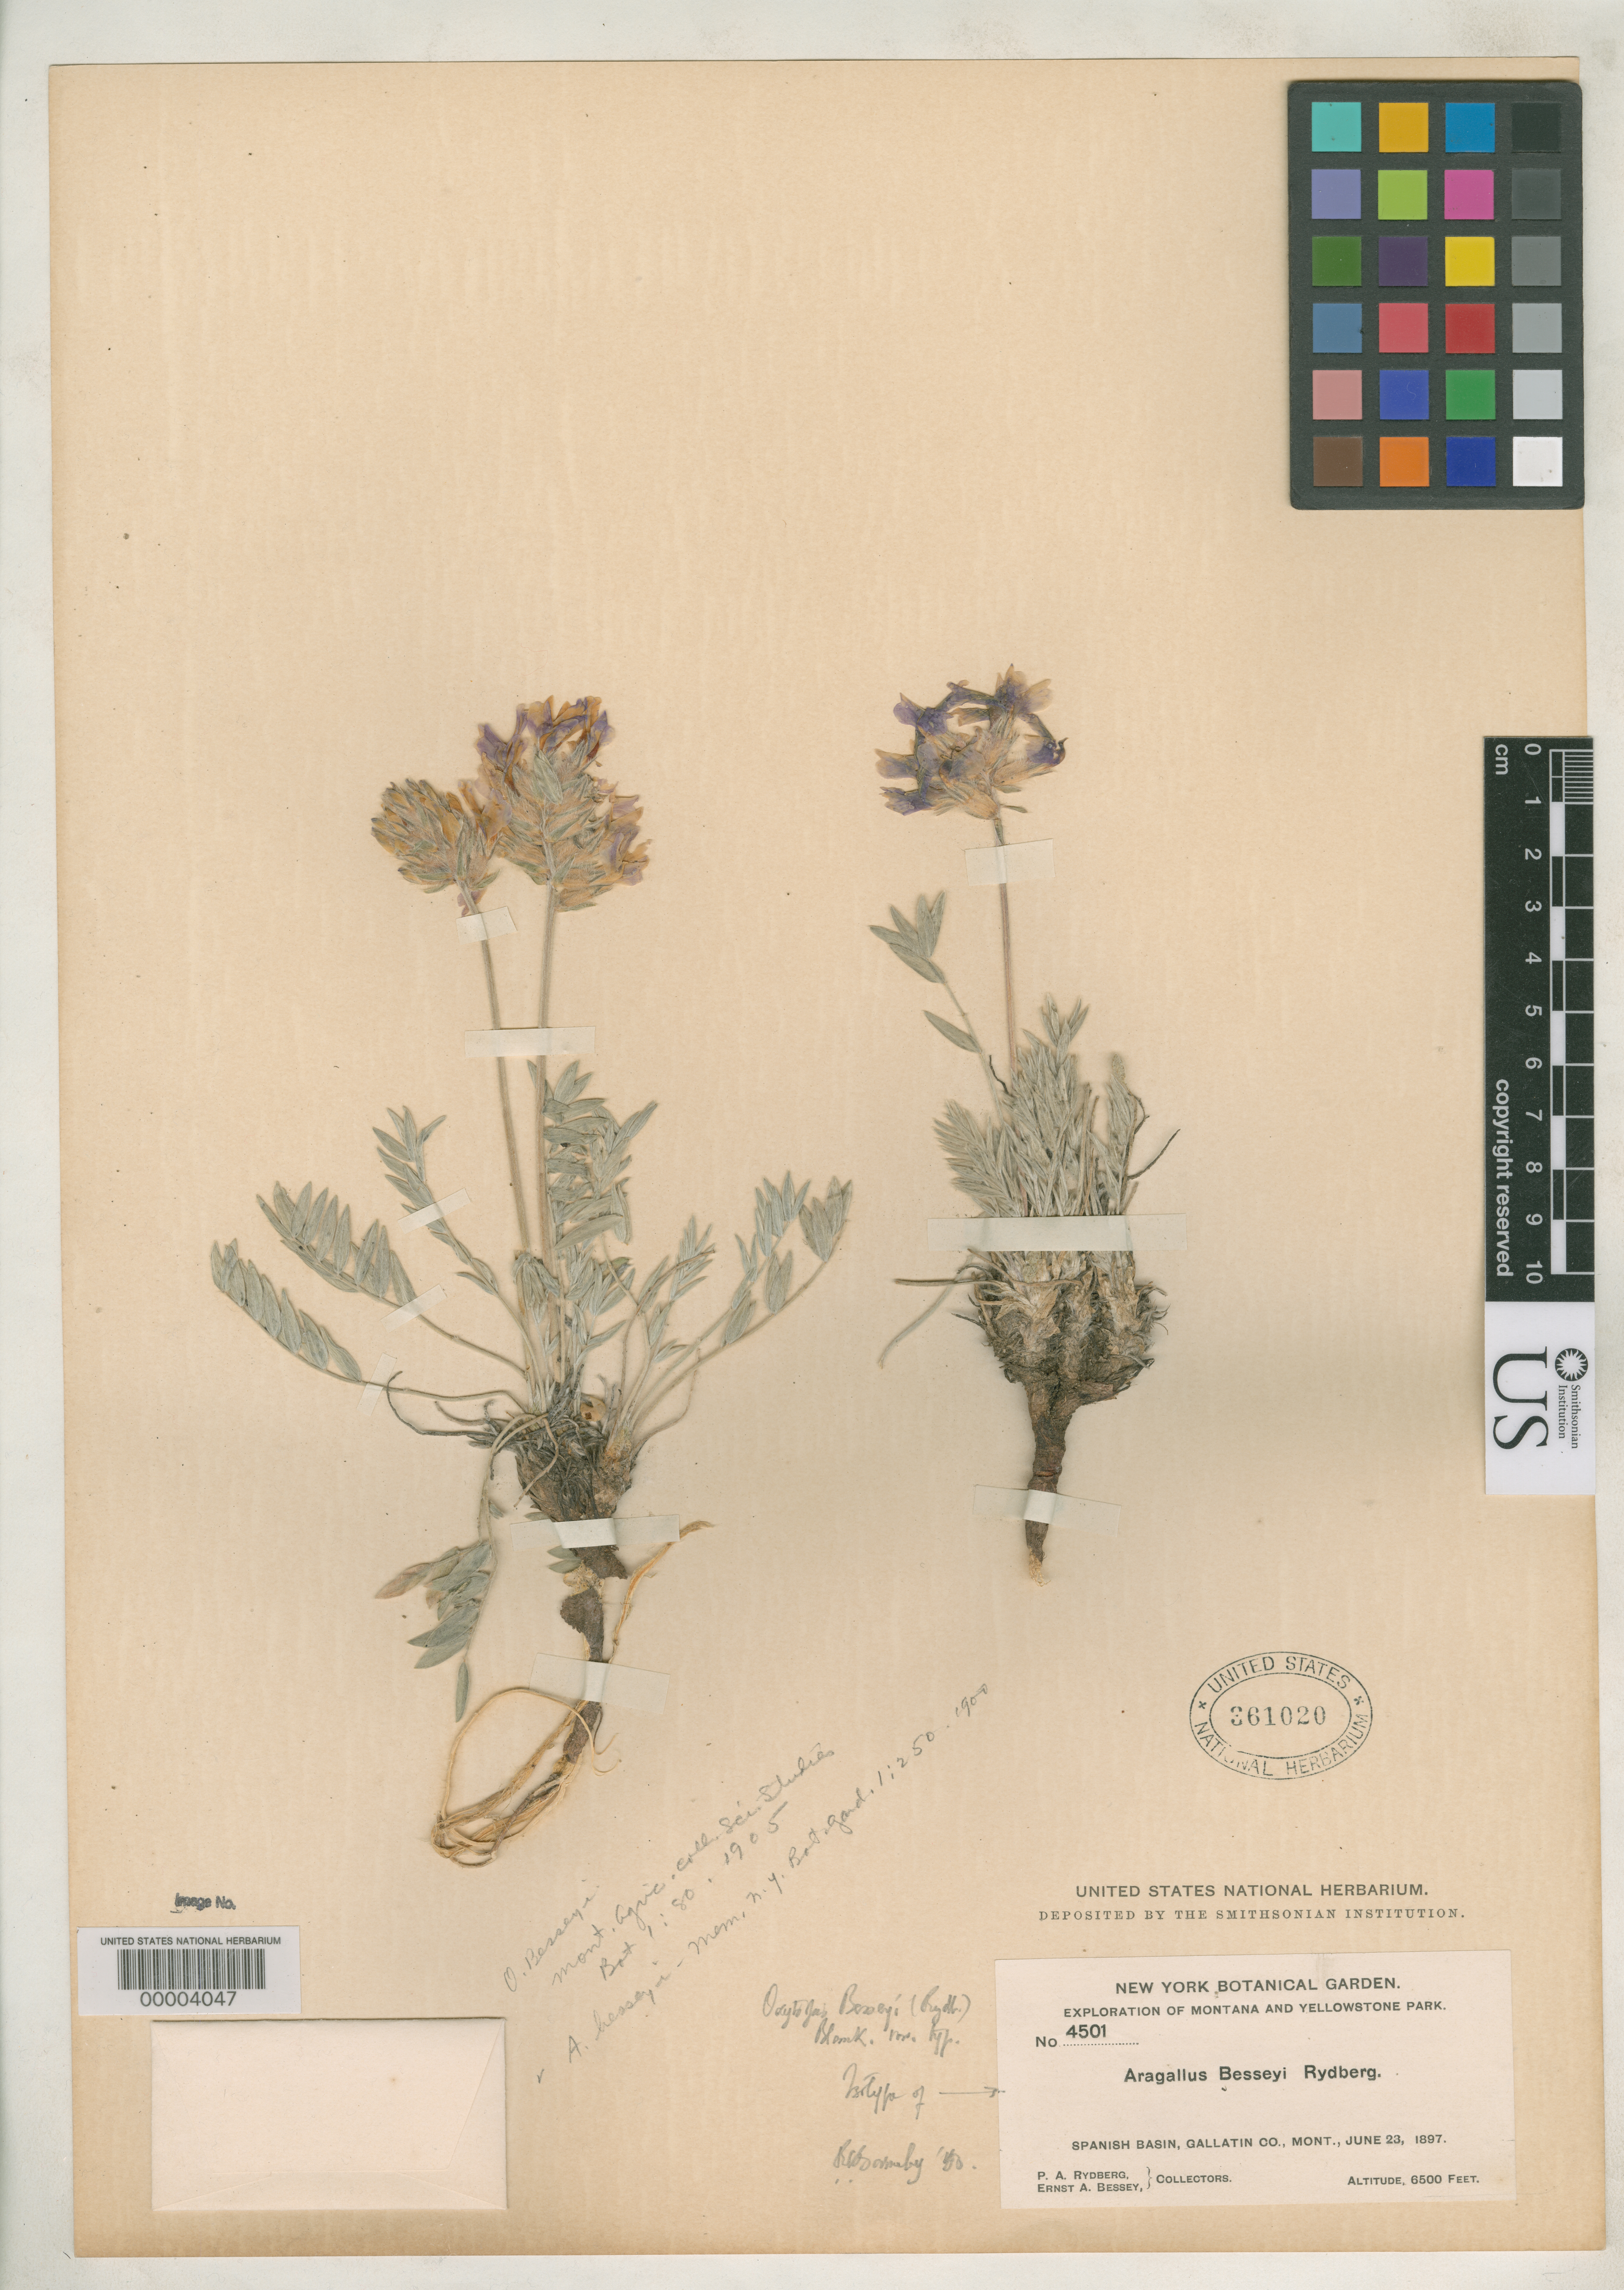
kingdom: Plantae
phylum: Tracheophyta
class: Magnoliopsida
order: Fabales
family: Fabaceae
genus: Aragallus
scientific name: Aragallus besseyi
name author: Rydb.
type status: Isotype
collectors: P. A. Rydberg & E. Bessey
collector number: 4501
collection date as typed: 23 Jun 1897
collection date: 1897-06-23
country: United States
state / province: Montana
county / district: Gallatin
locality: Spanish Basin.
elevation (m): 1829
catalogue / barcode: US 361020